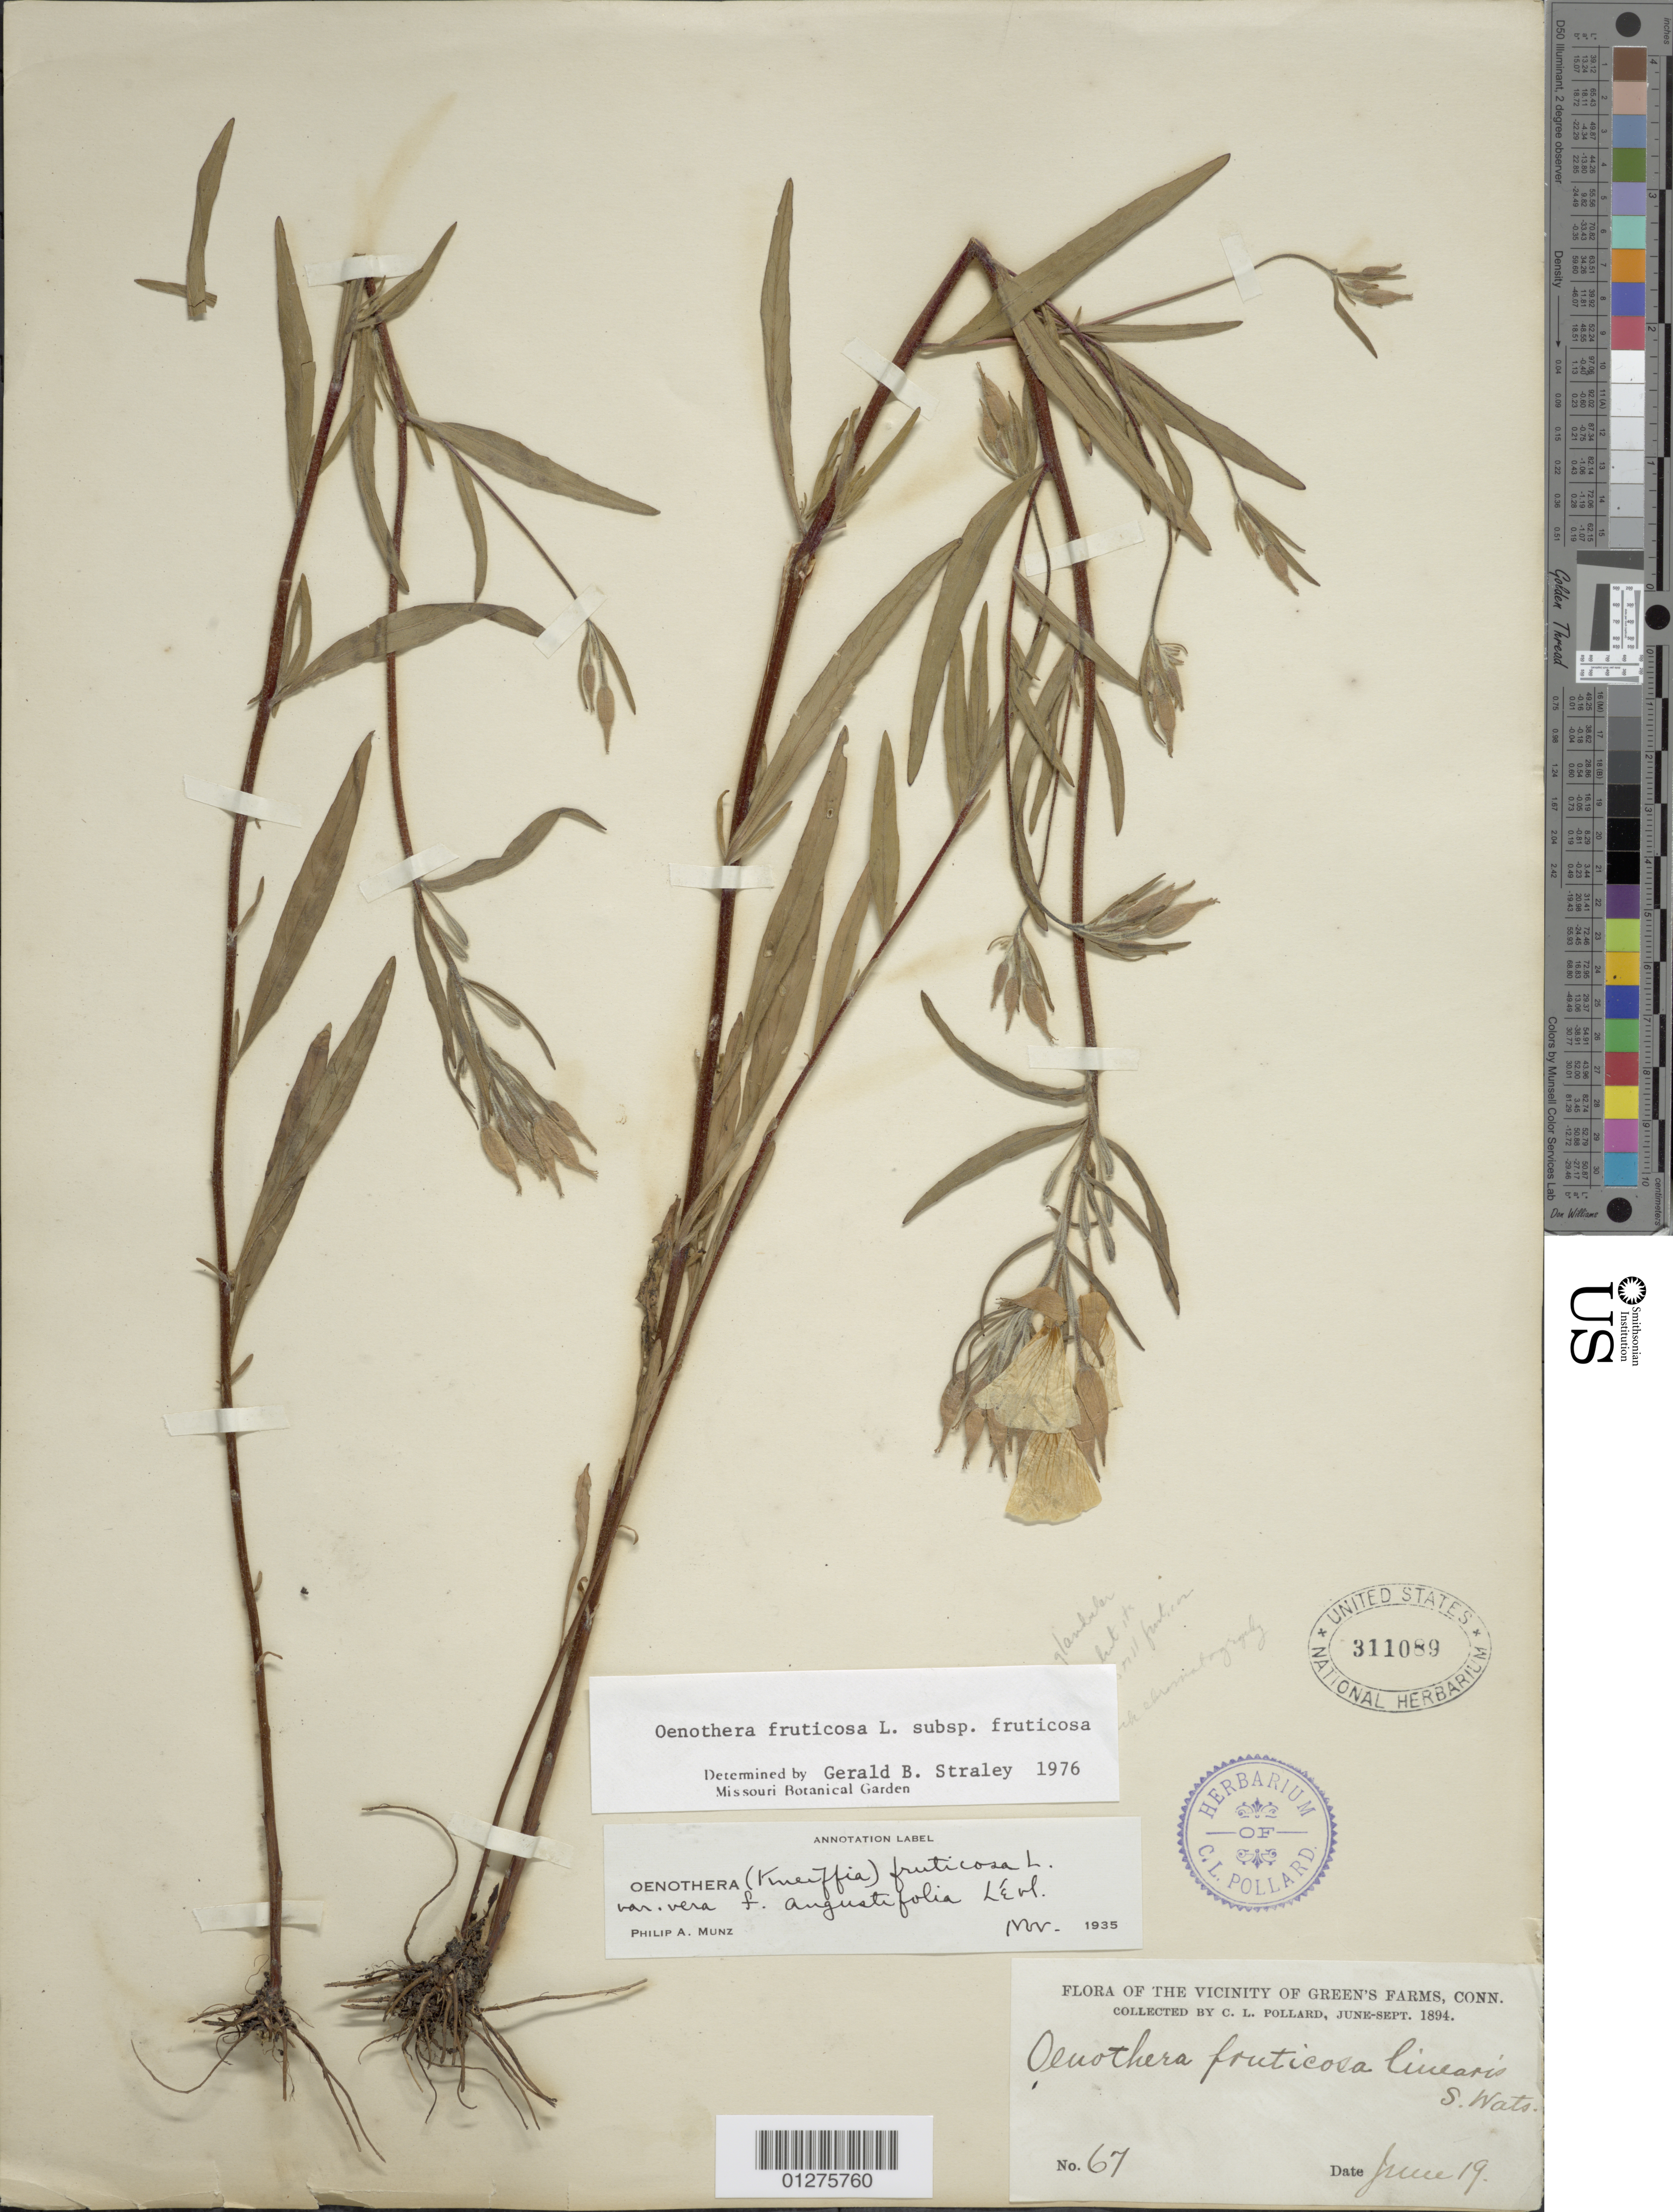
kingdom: Plantae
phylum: Tracheophyta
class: Magnoliopsida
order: Myrtales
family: Onagraceae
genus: Oenothera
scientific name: Oenothera fruticosa subsp. fruticosa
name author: L.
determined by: Straley, G. B.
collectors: C. L. Pollard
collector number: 67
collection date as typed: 19 Jun 1894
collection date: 1894-06-19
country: United States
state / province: Connecticut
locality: Green's Farms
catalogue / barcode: US 311089